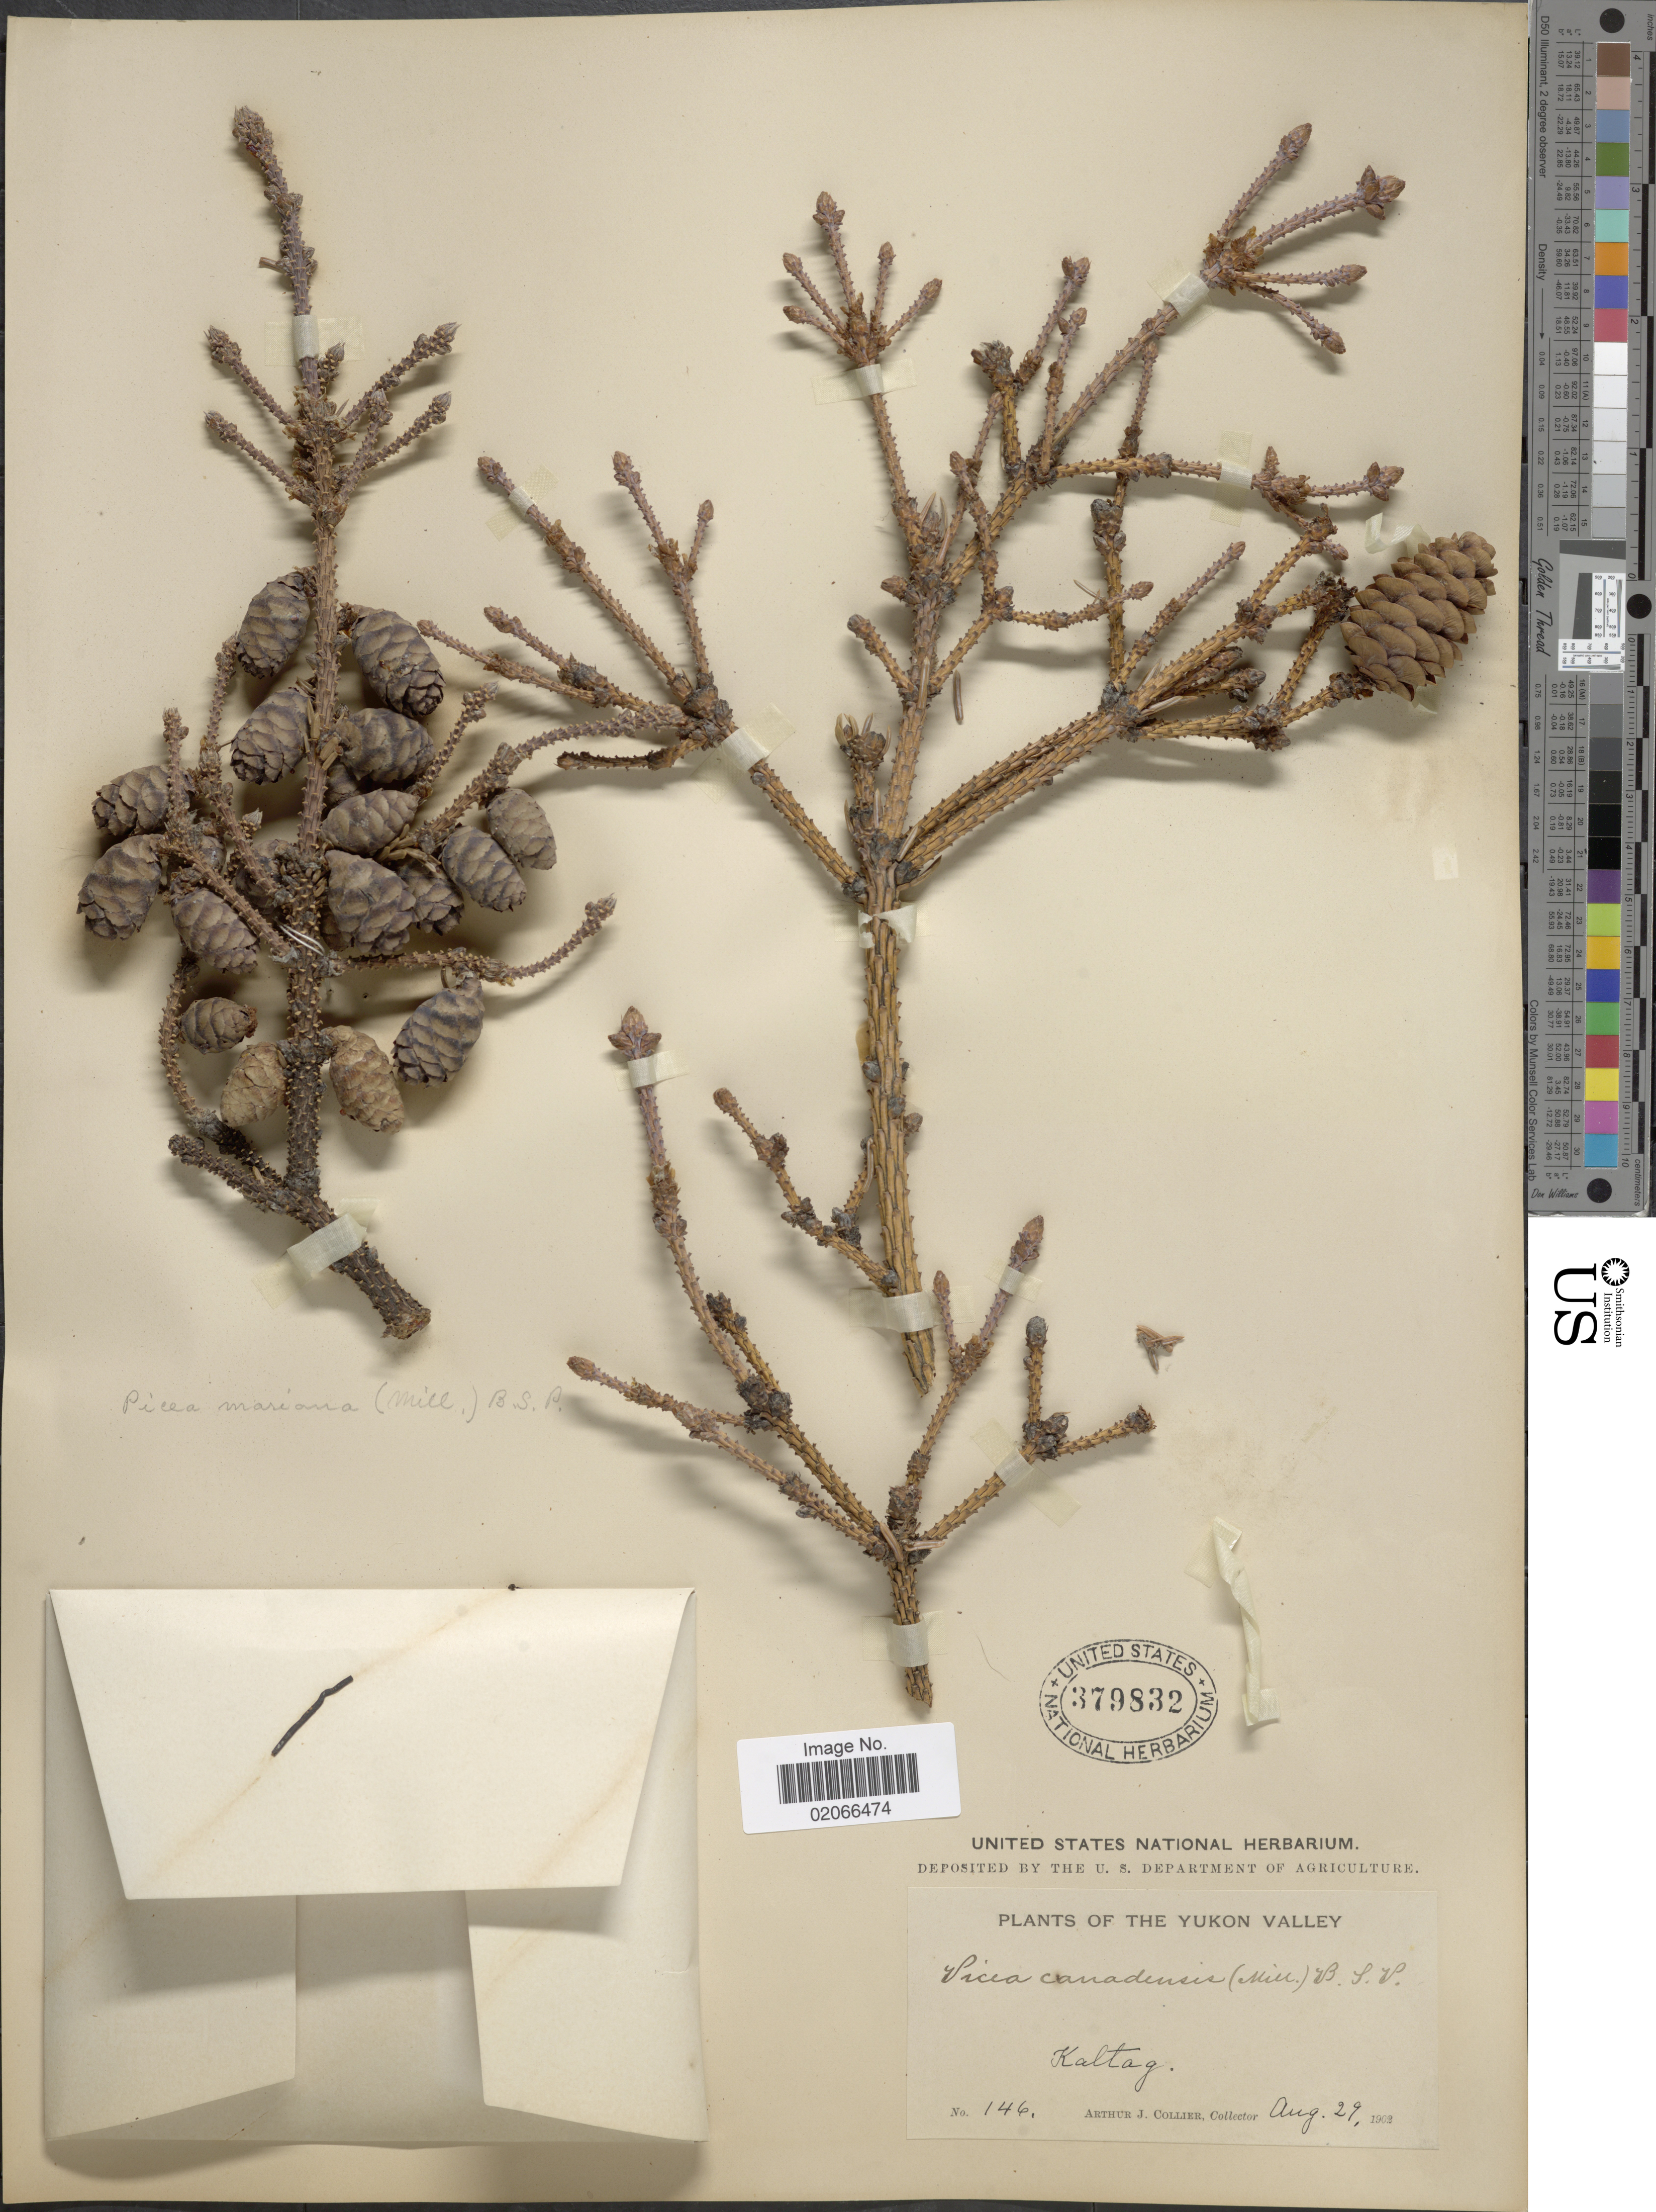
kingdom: Plantae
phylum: Tracheophyta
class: Pinopsida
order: Pinales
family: Pinaceae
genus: Picea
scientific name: Picea glauca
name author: (Moench) Voss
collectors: A. Collier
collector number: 146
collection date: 1902-08-29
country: United States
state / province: Alaska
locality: Kaltag, Yukon Valley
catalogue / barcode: US 379832